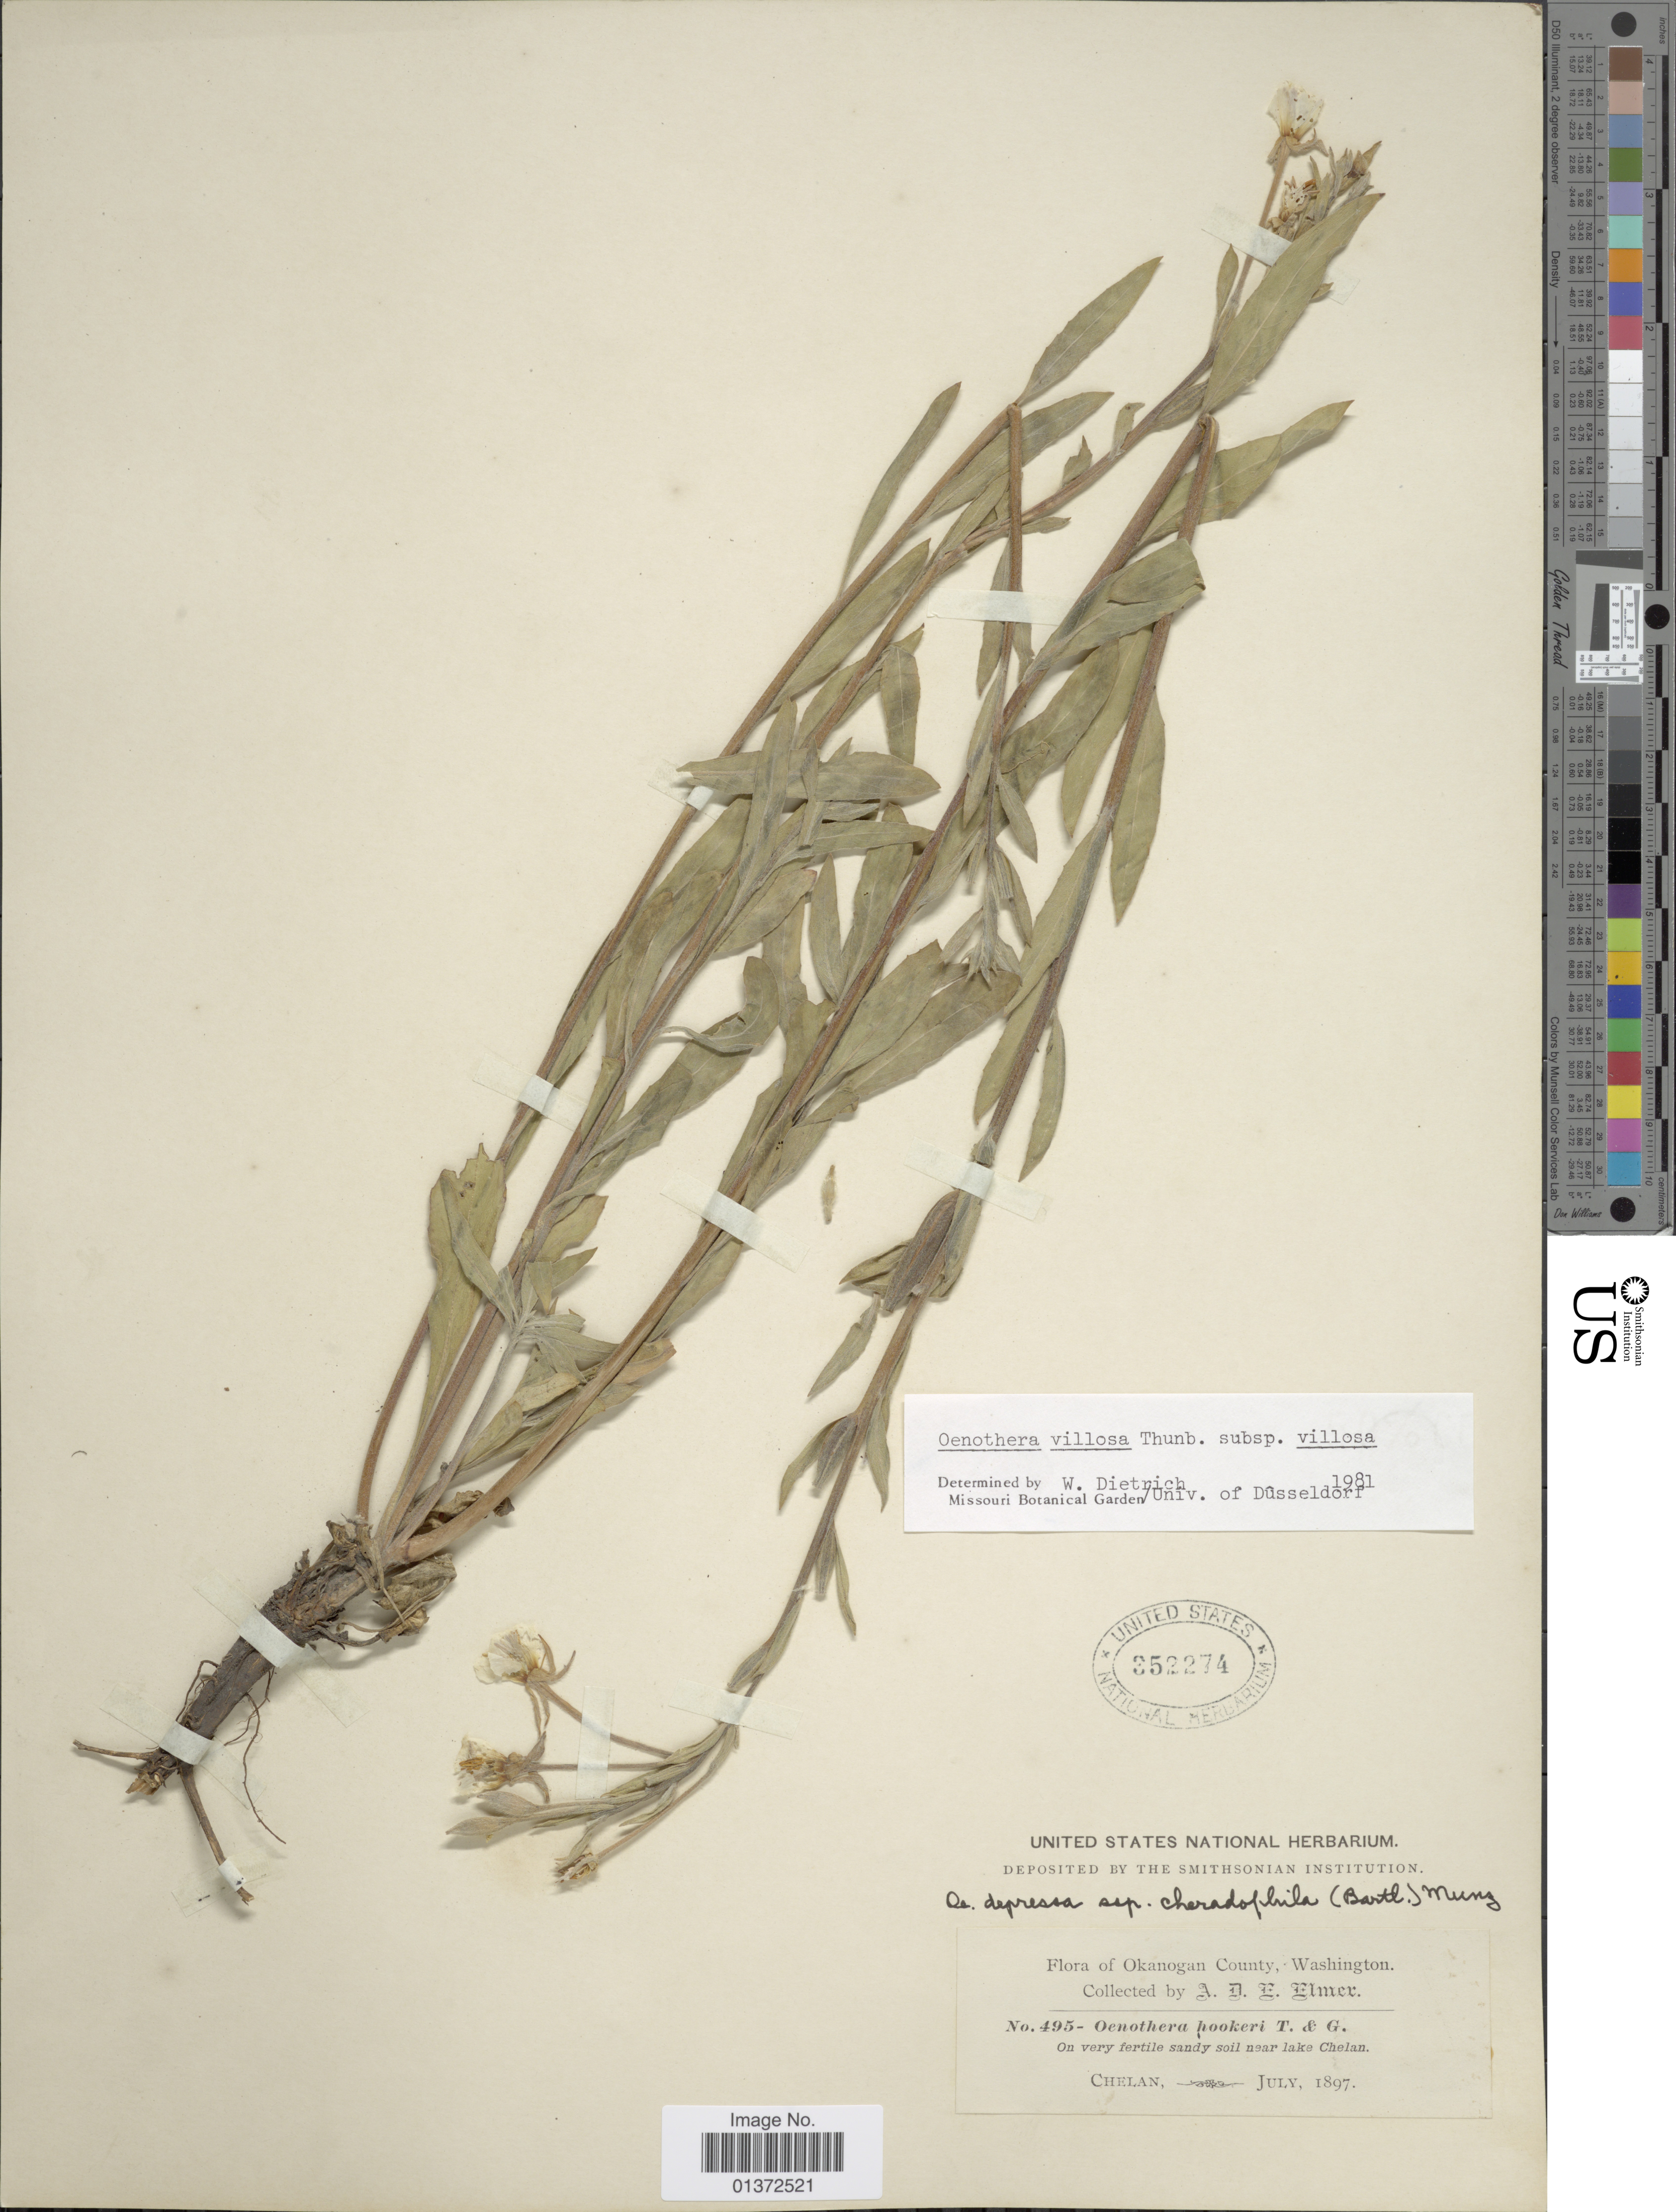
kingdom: Plantae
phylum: Tracheophyta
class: Magnoliopsida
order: Myrtales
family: Onagraceae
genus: Oenothera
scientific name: Oenothera villosa subsp. villosa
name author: Thunb.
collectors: A. D. E. Elmer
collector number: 495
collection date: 1897-07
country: United States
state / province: Washington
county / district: Chelan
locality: Chelan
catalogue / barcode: US 352274